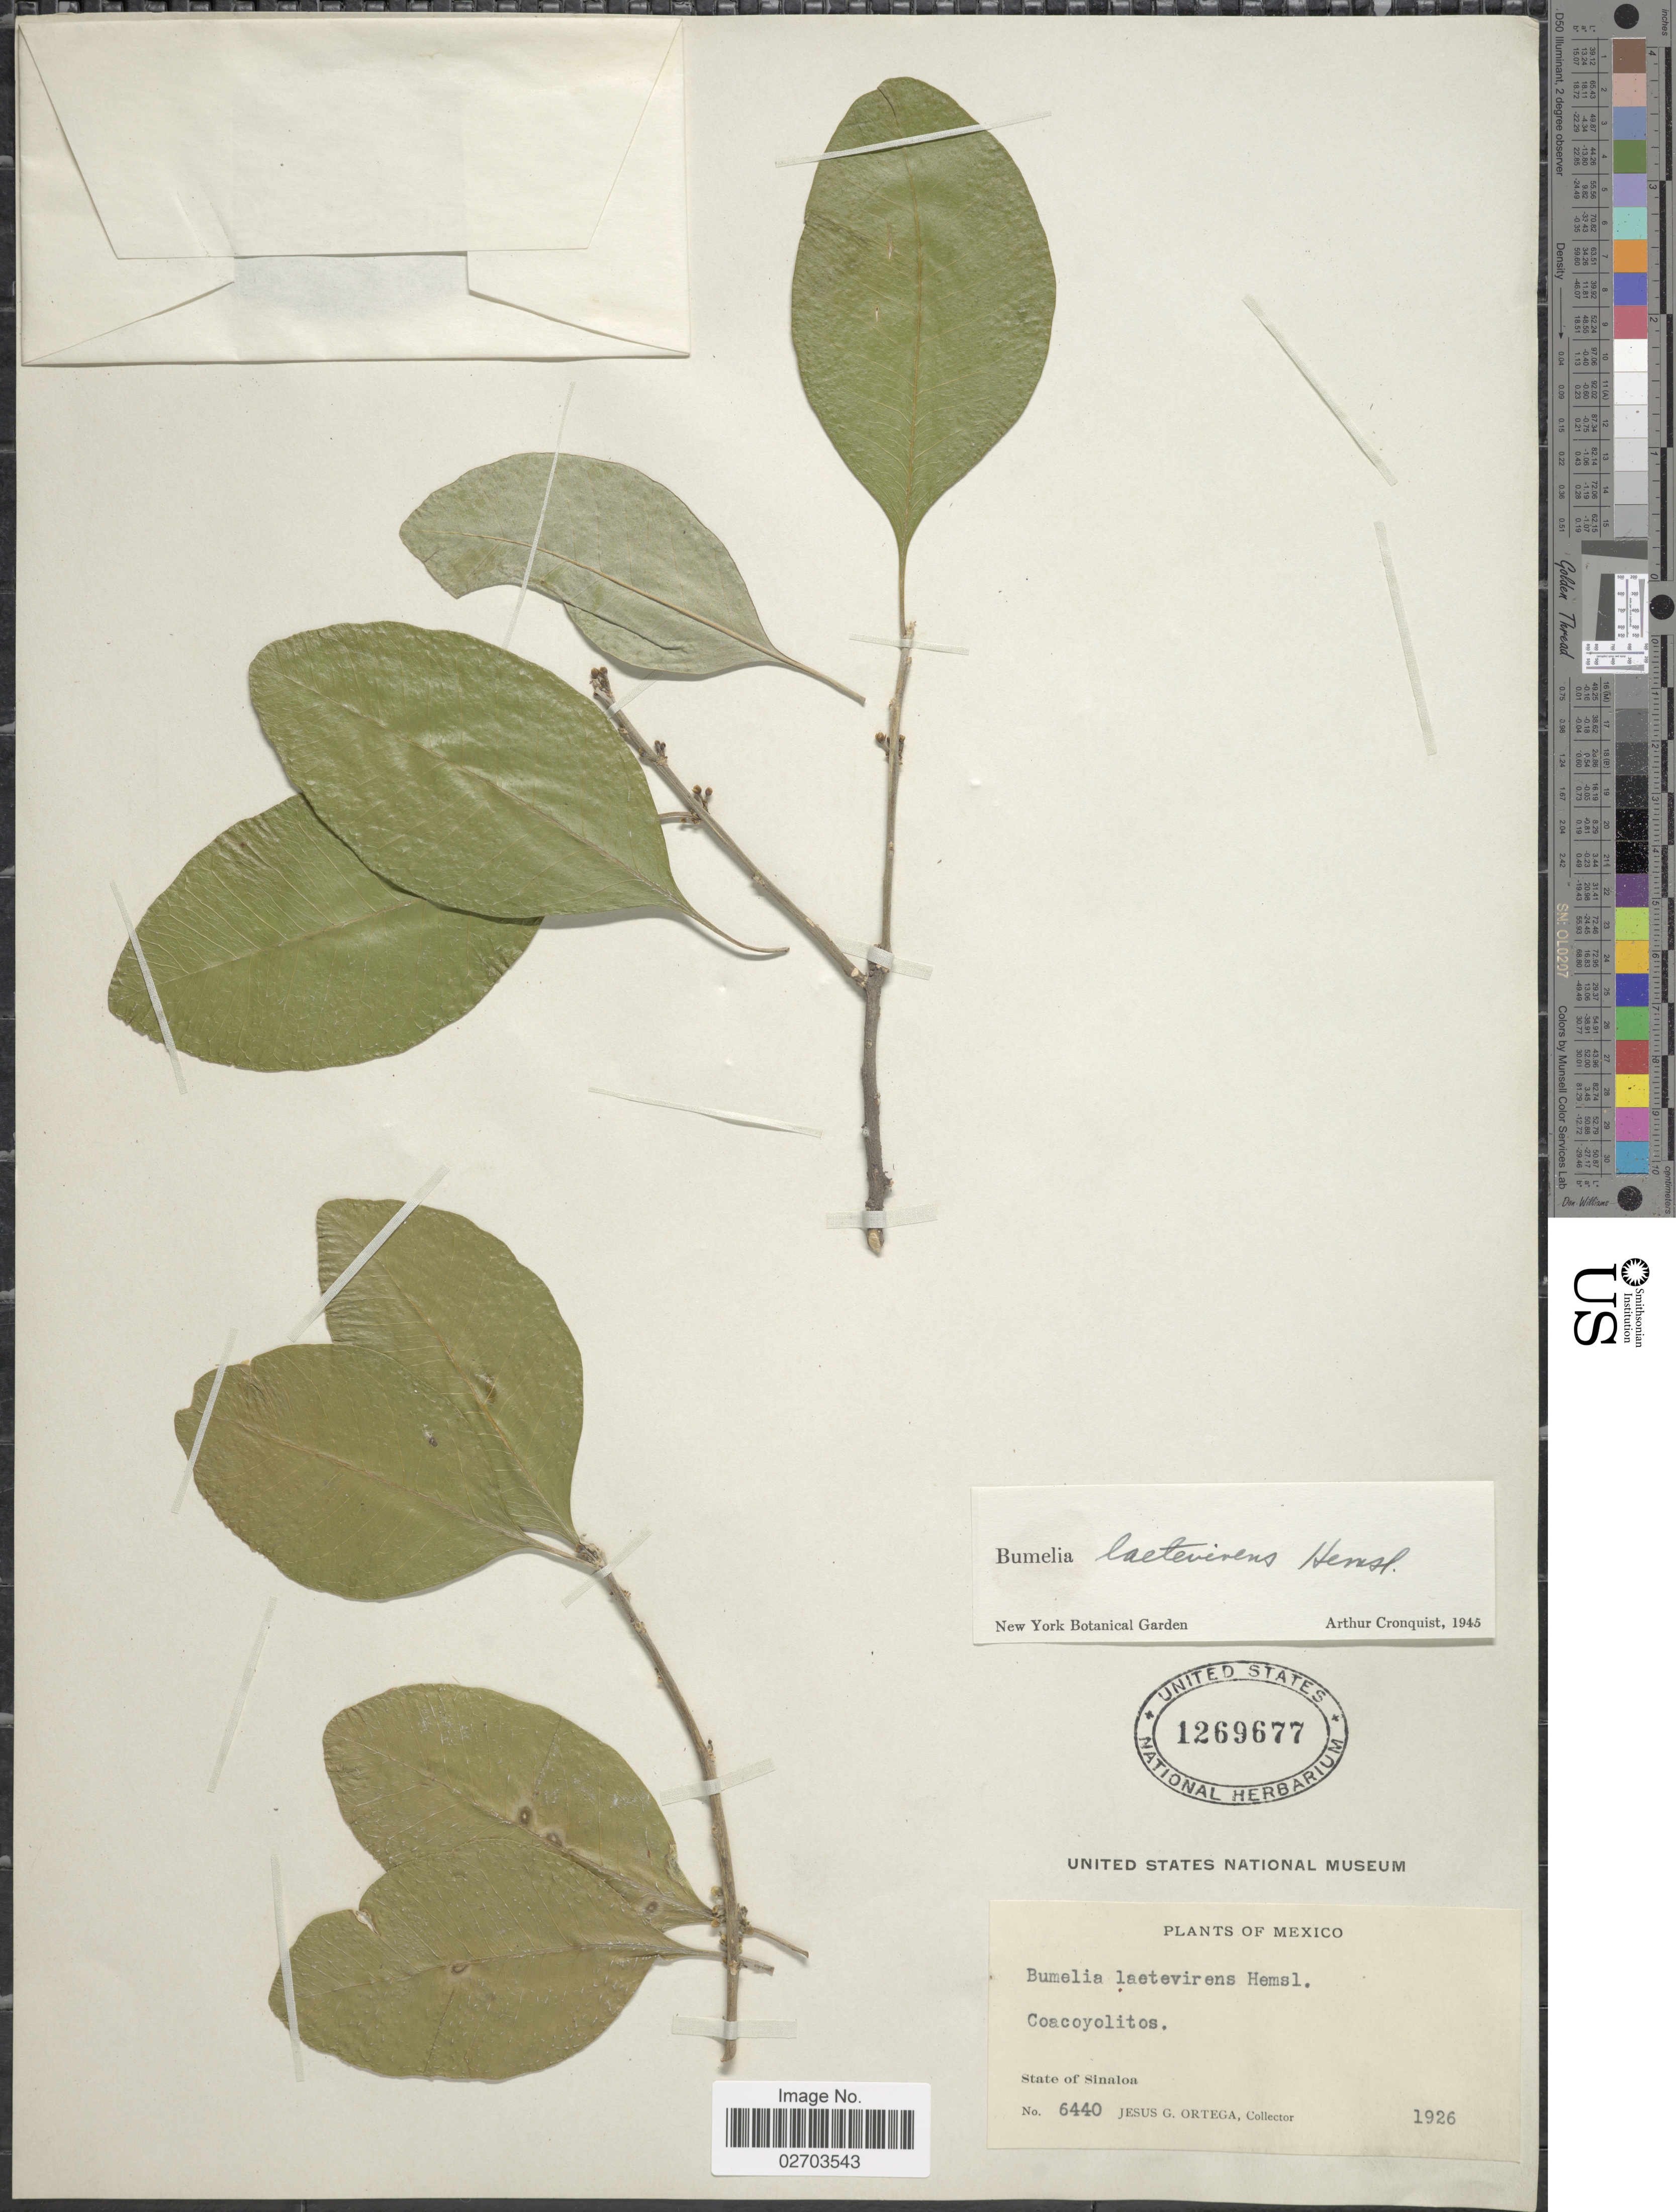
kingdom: Plantae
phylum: Tracheophyta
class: Magnoliopsida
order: Ericales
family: Sapotaceae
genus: Sideroxylon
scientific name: Sideroxylon palmeri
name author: (Rose) T.D. Penn.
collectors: J. Ortega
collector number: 6440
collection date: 1926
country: Mexico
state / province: Sinaloa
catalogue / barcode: US 1269677